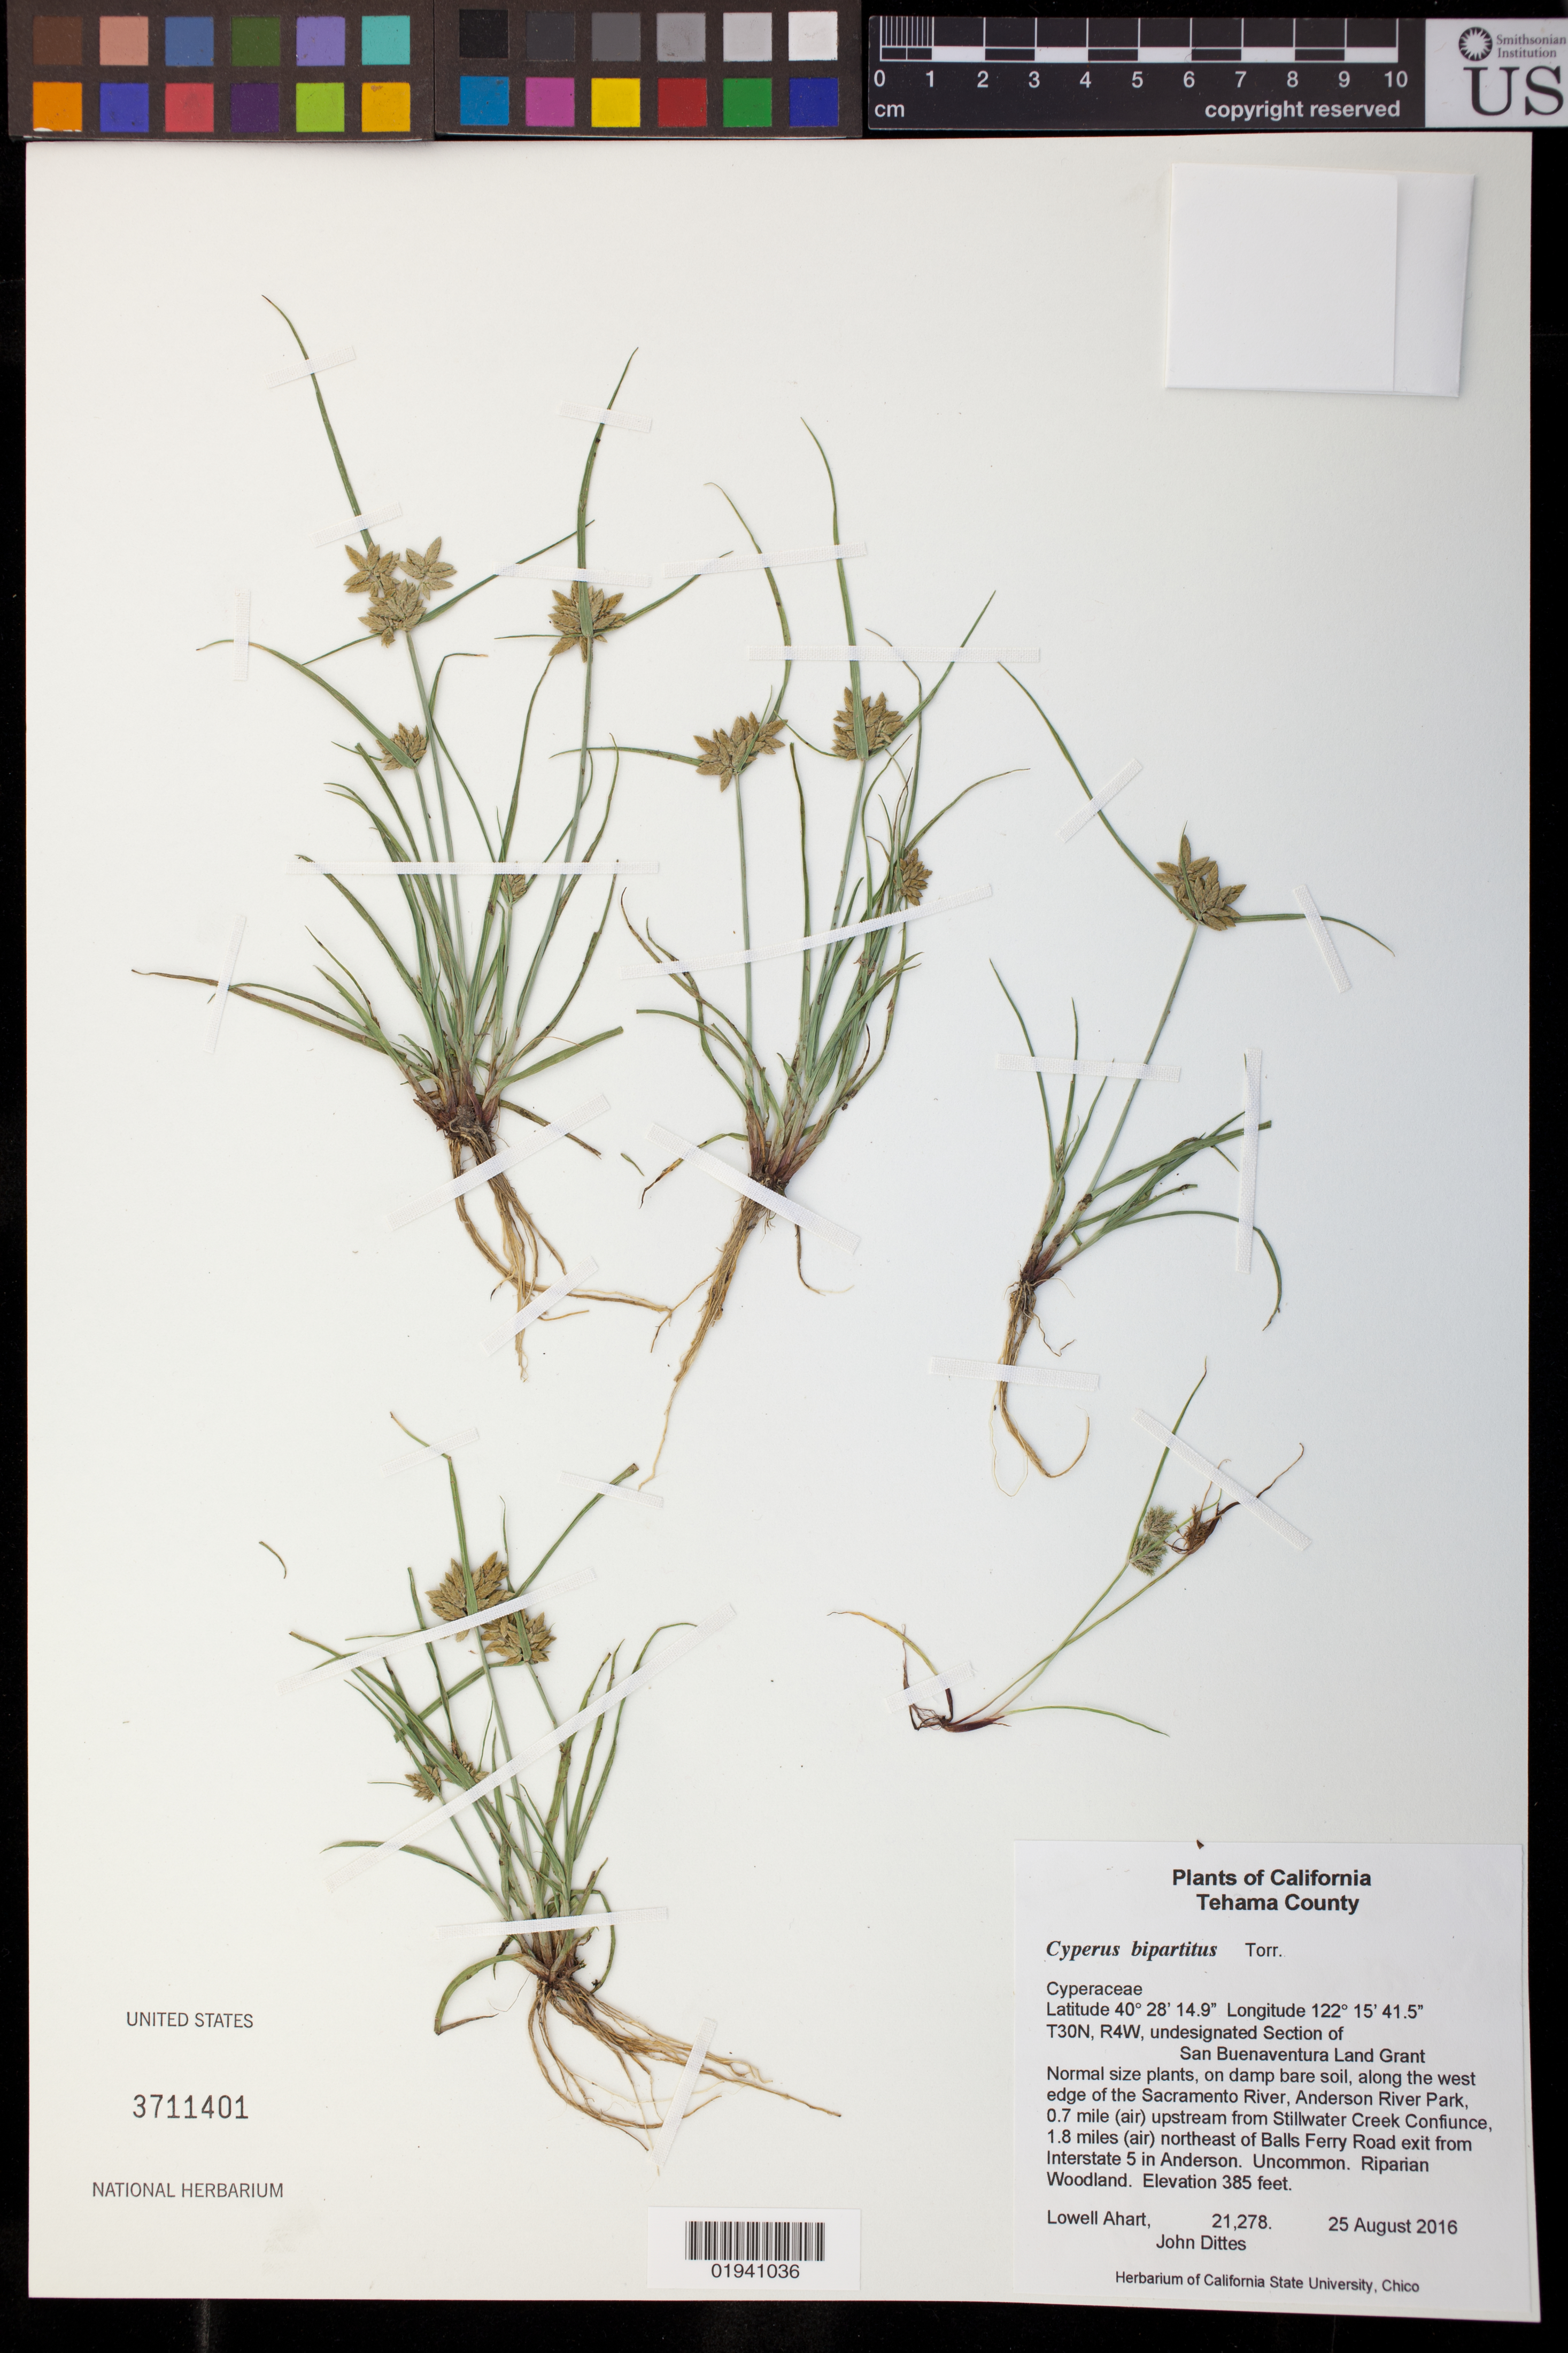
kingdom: Plantae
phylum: Tracheophyta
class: Liliopsida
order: Poales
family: Cyperaceae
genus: Cyperus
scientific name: Cyperus bipartitus Torr.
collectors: L. Ahart & J. Dittes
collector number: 21278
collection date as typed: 25 August 2016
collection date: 2016-08-25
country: United States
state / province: California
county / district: Tehama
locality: West edge of the Sacramento River, Anderson River Park, 0.7 mile (air) upstream from Stillwater Creek Confiunce, 1.8 miles (air) northeast of Balls Ferry Road exit from Interstate 5 in Anderson.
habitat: on dam bare soil, riparian woodland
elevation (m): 117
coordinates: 40 28 14.9, 122 15 41.5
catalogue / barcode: US 3711401